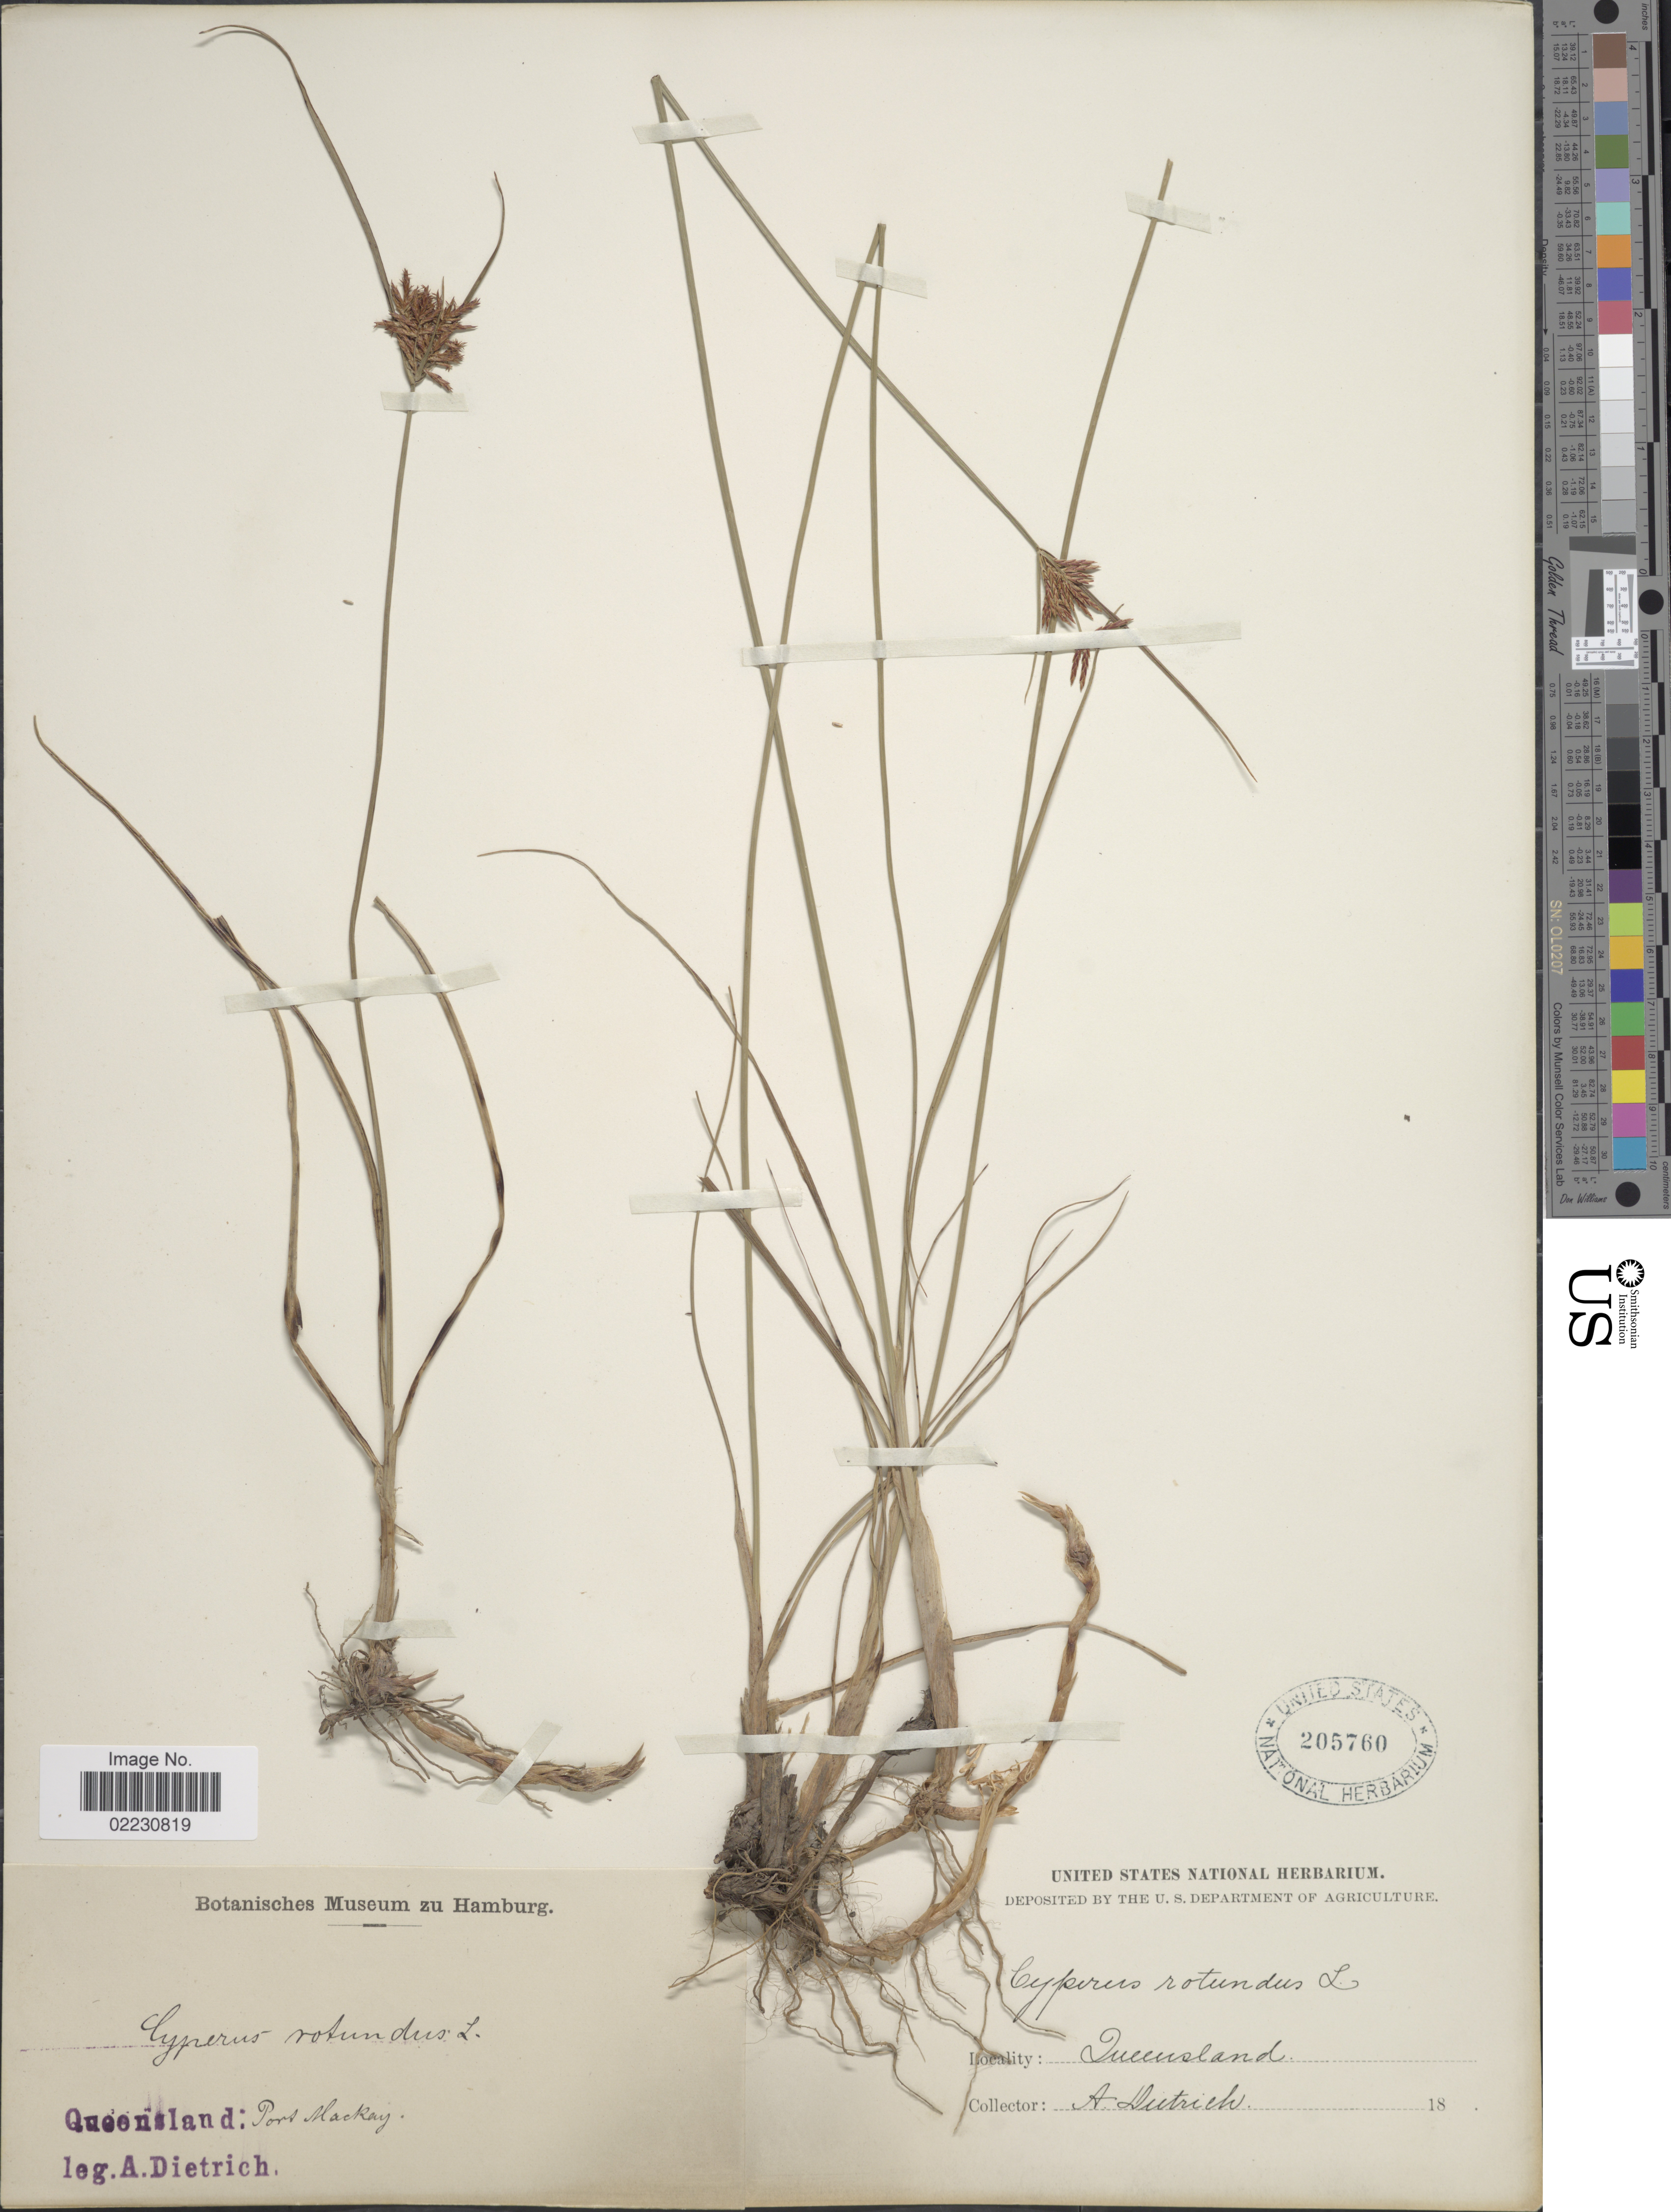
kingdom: Plantae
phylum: Tracheophyta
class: Liliopsida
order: Poales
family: Cyperaceae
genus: Cyperus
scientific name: Cyperus rotundus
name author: L.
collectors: A. Dietrich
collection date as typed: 18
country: Australia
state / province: Queensland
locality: Port Mackay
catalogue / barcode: US 205760